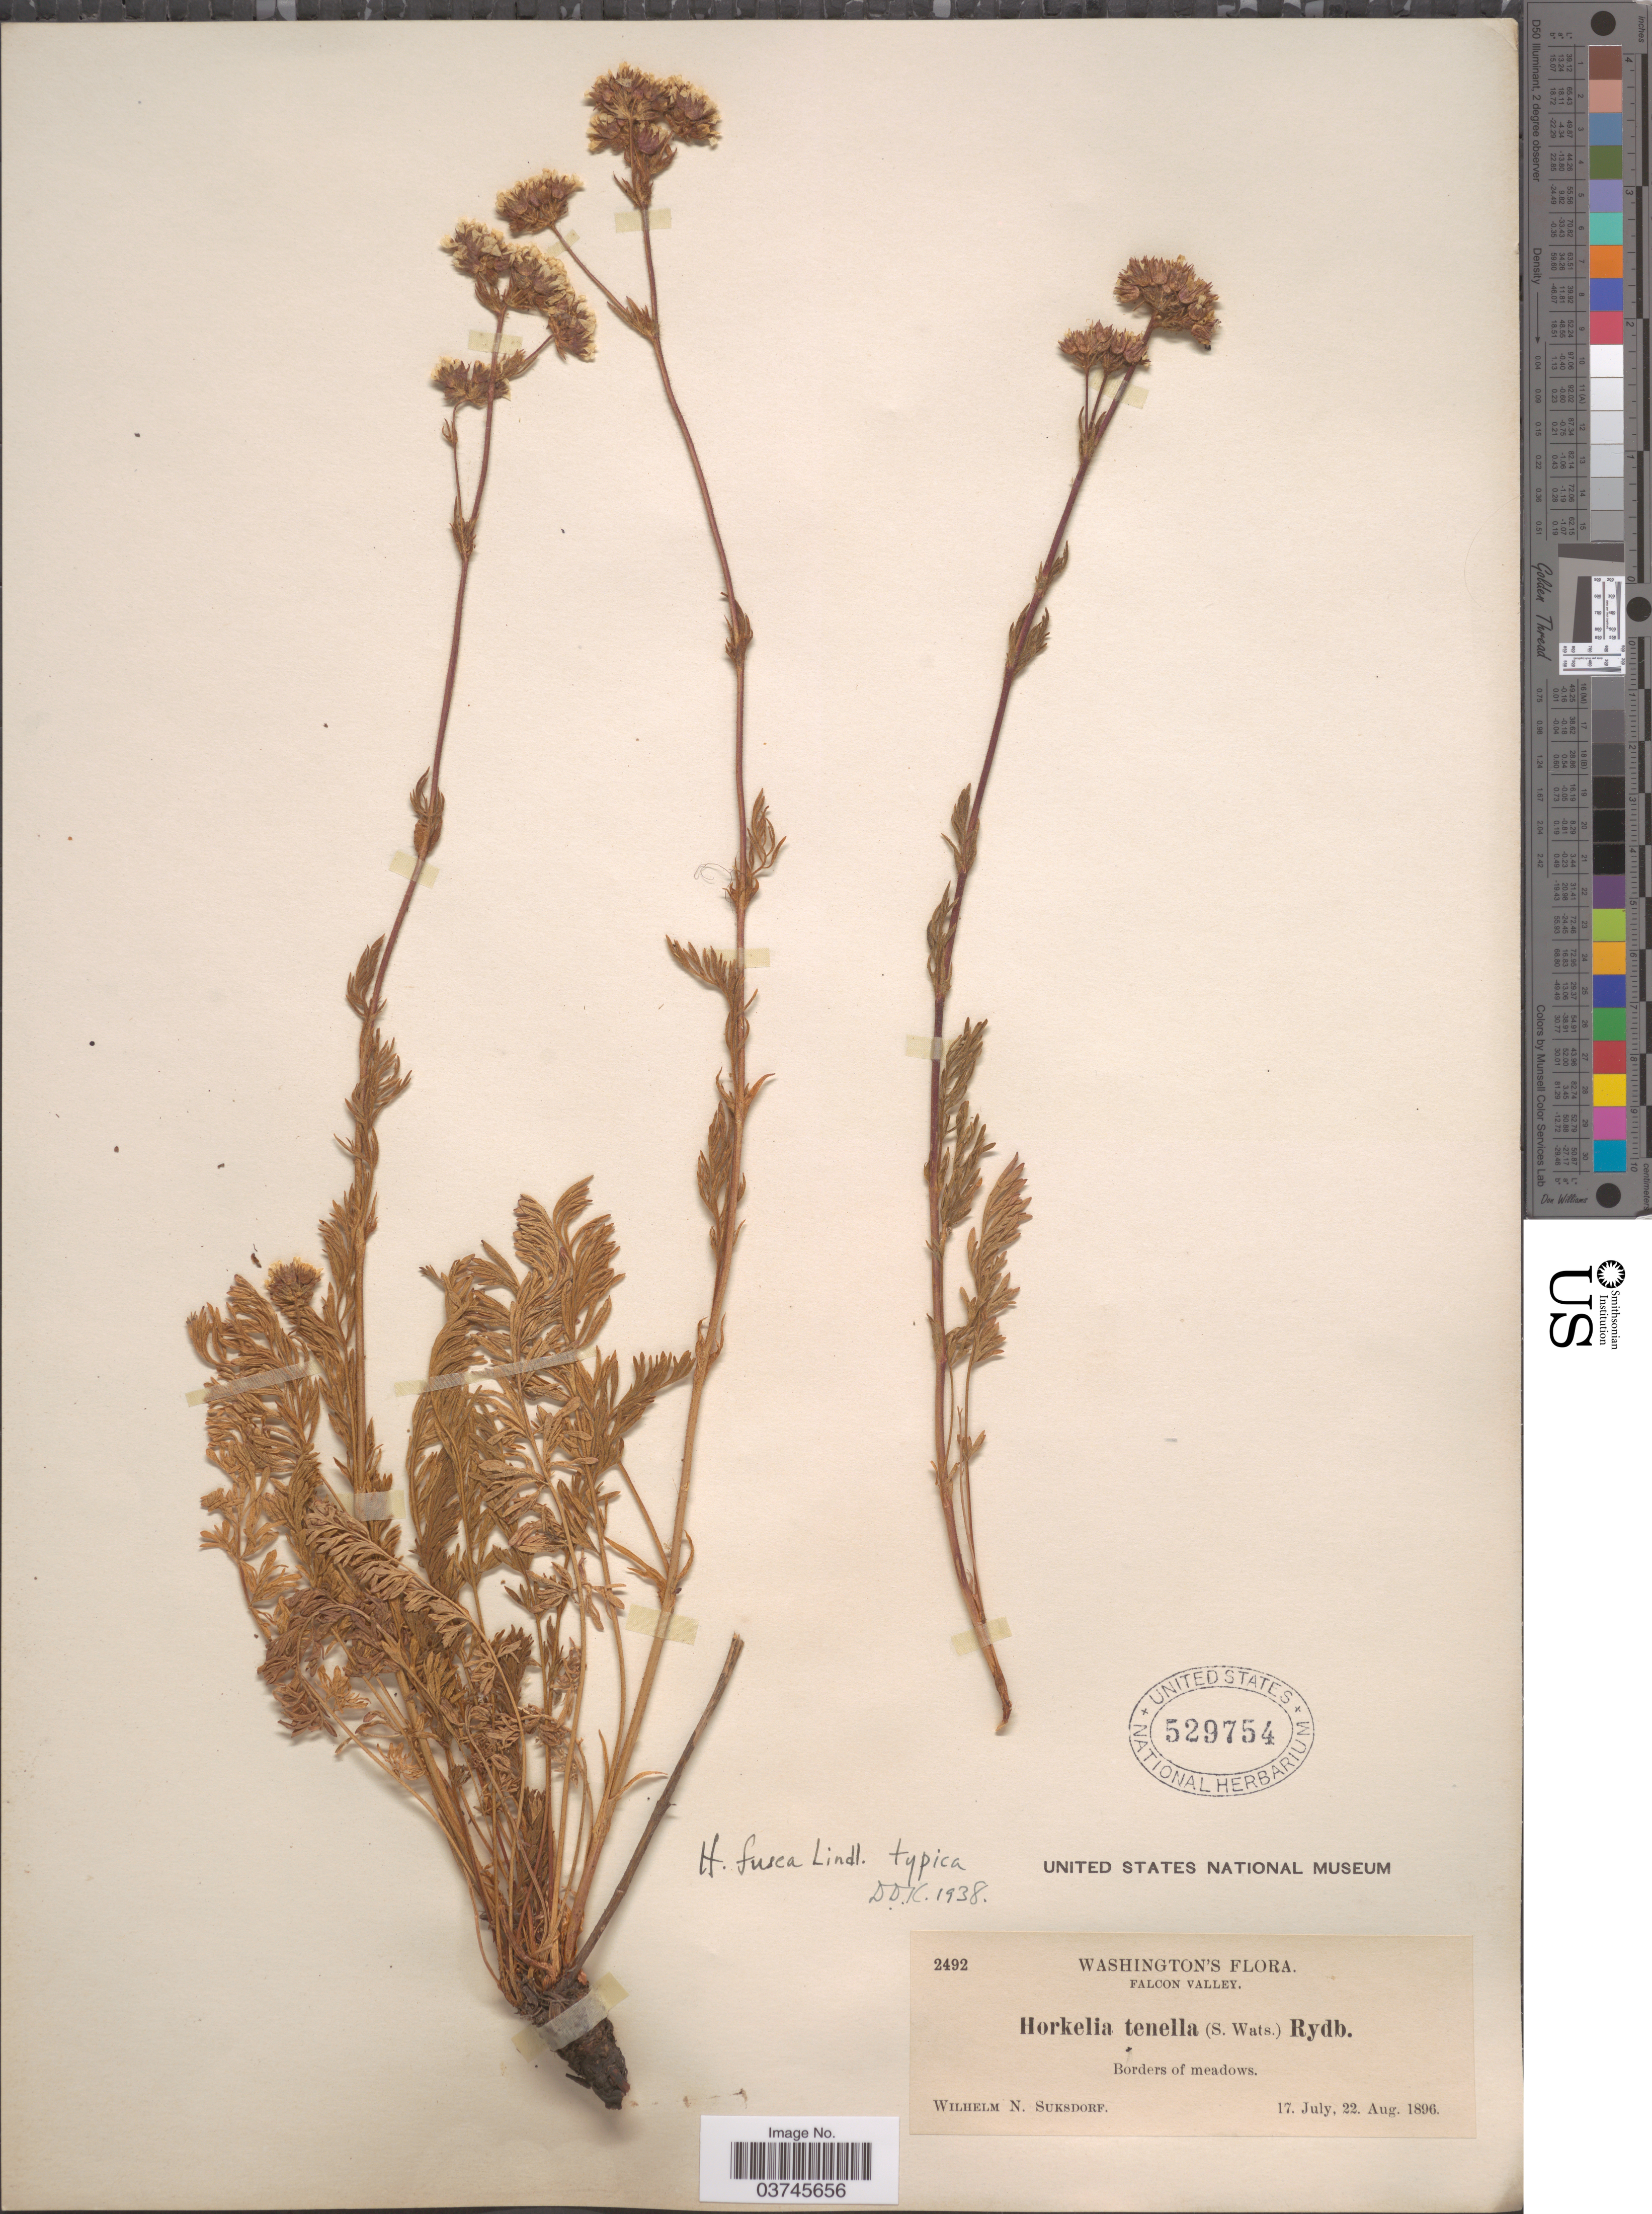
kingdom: Plantae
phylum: Tracheophyta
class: Magnoliopsida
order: Rosales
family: Rosaceae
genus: Potentilla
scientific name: Potentilla douglasii var. douglasii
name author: Greene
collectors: W. N. Suksdorf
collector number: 2492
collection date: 1896-07-17/1896-08-22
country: United States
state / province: Washington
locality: Falcon Valley. Borders of meadows.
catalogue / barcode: US 529754